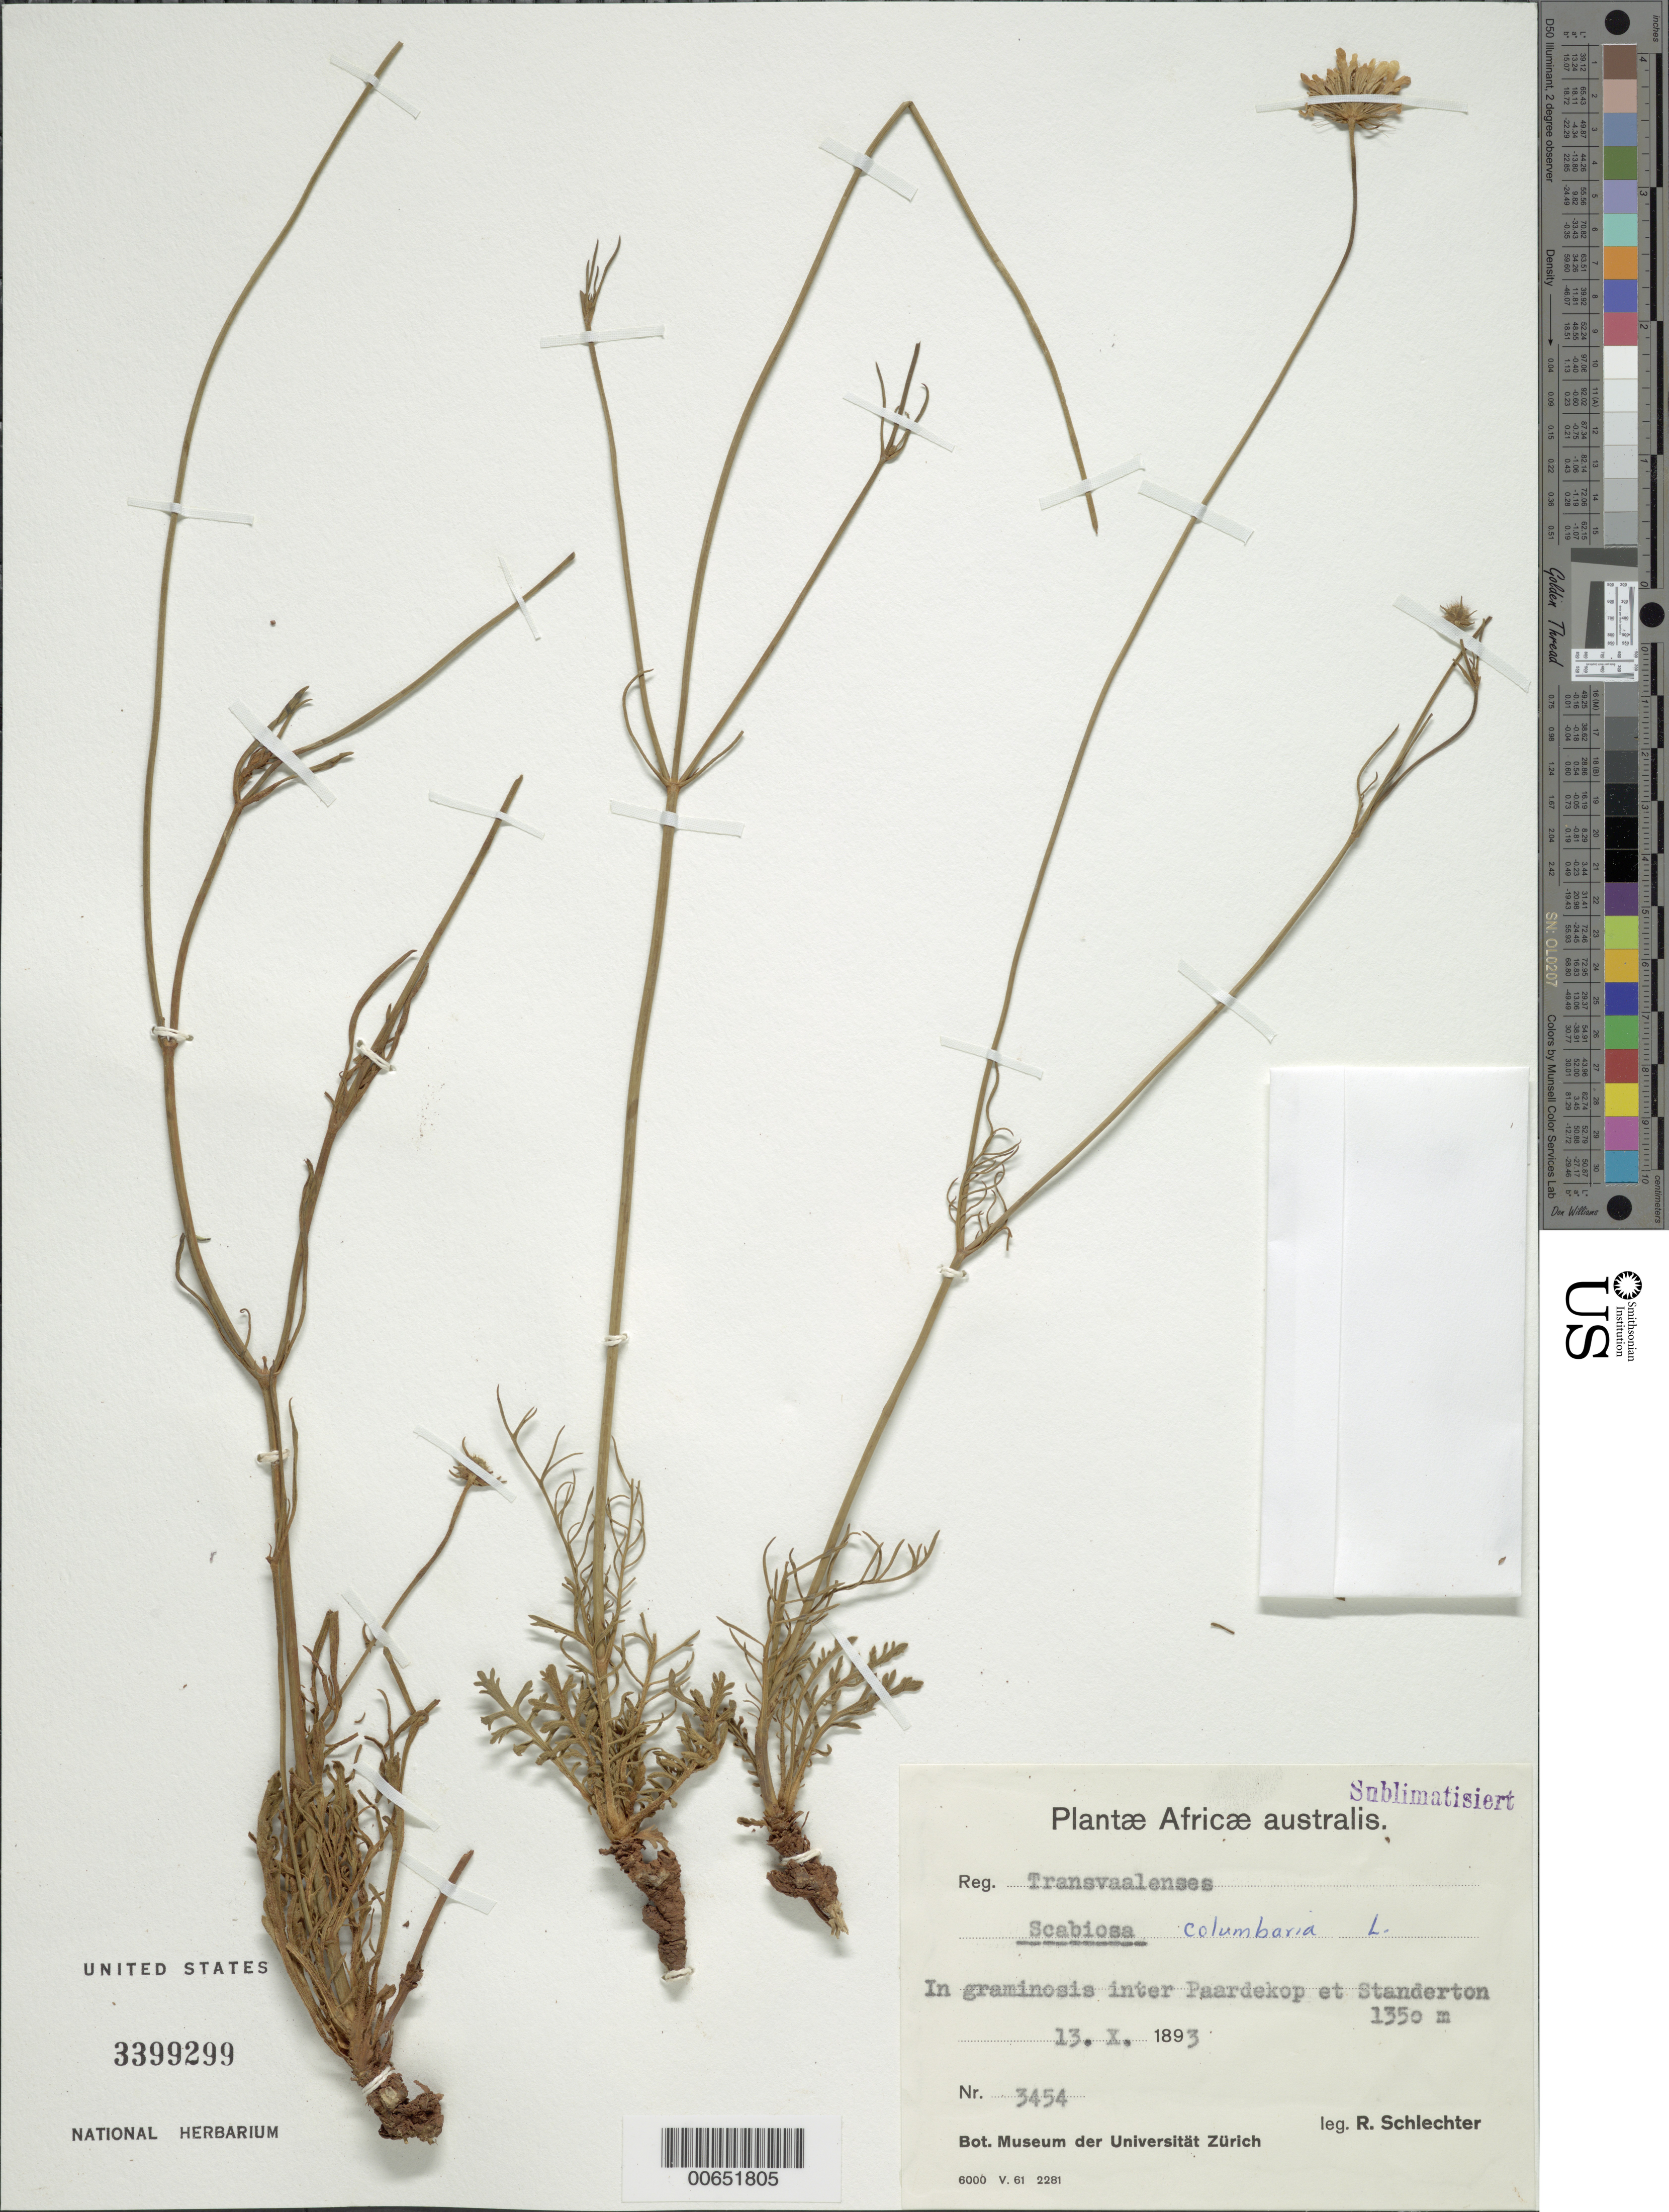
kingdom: Plantae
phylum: Tracheophyta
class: Magnoliopsida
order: Dipsacales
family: Caprifoliaceae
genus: Scabiosa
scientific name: Scabiosa columbaria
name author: L.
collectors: F. R. R. Schlechter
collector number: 3454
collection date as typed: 13 Oct 1893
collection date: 1893-10-13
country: South Africa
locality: Between paardekop and standerton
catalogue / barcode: US 3399299